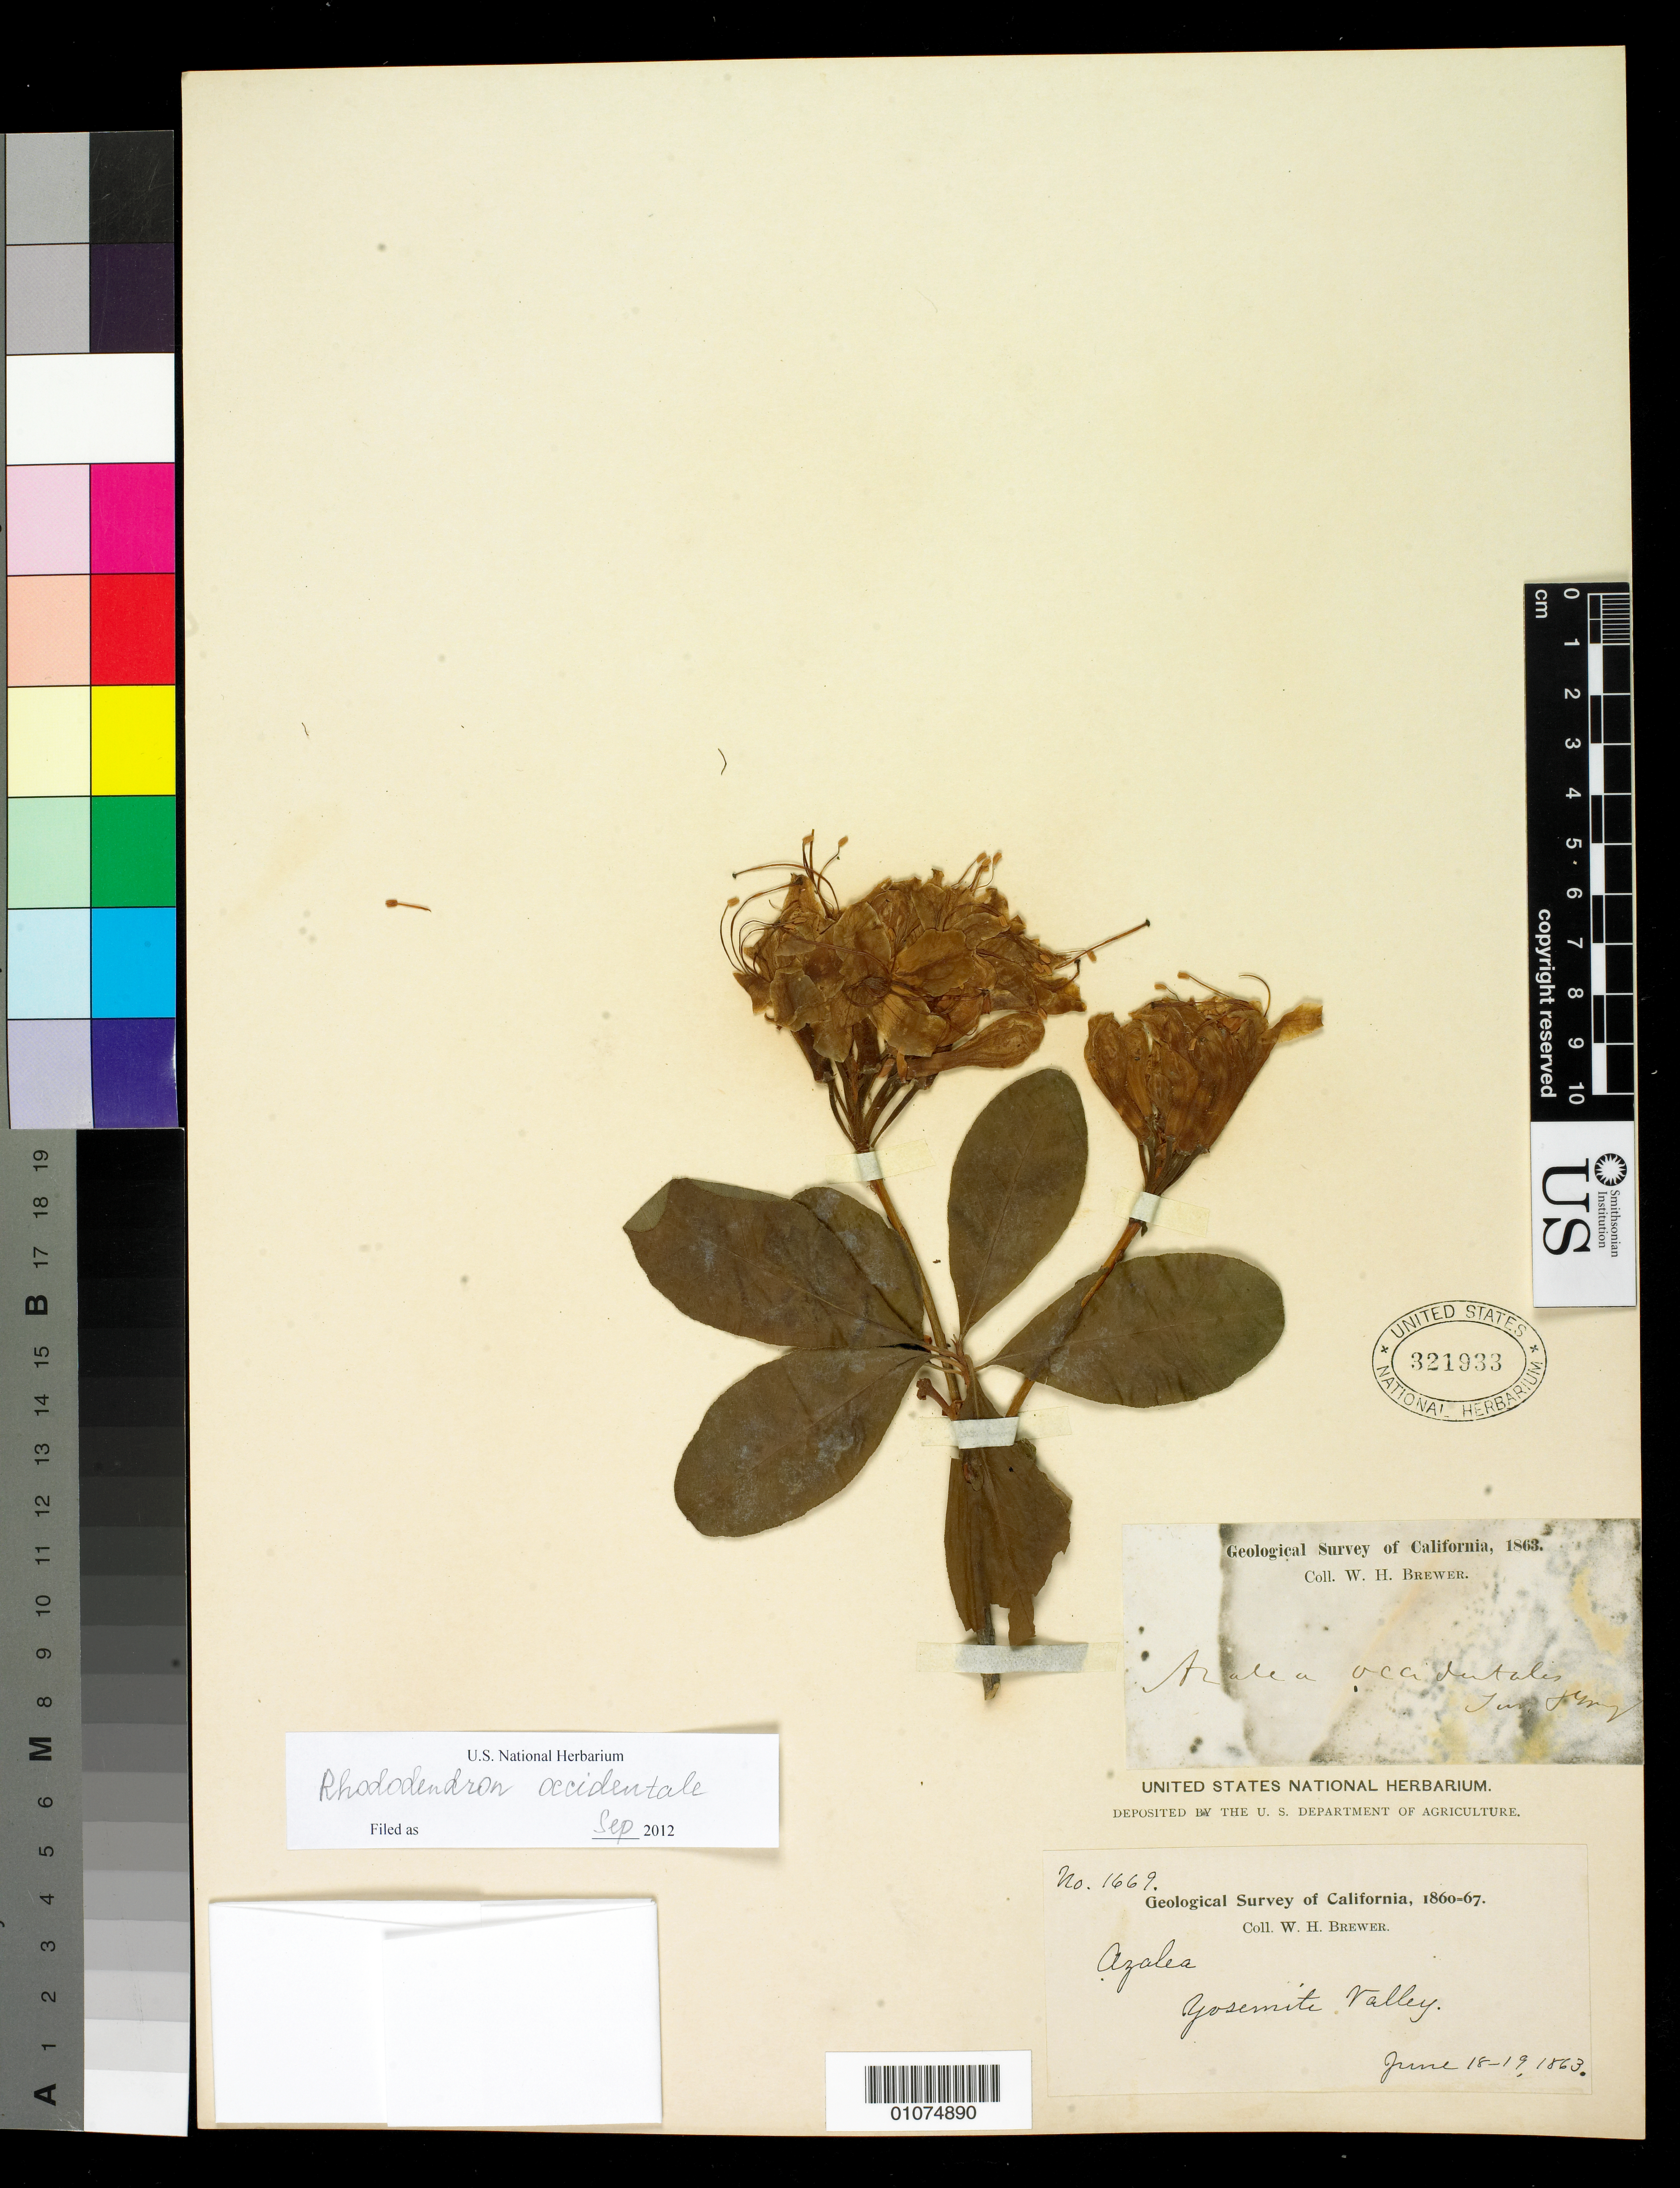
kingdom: Plantae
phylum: Tracheophyta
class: Magnoliopsida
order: Ericales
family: Ericaceae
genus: Rhododendron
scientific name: Rhododendron occidentale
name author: (Torr. & A. Gray) A. Gray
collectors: W. H. Brewer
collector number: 1669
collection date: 1863-06-18,1863-06-19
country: United States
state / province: California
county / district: Mariposa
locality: Yosemite Valley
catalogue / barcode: US 321933